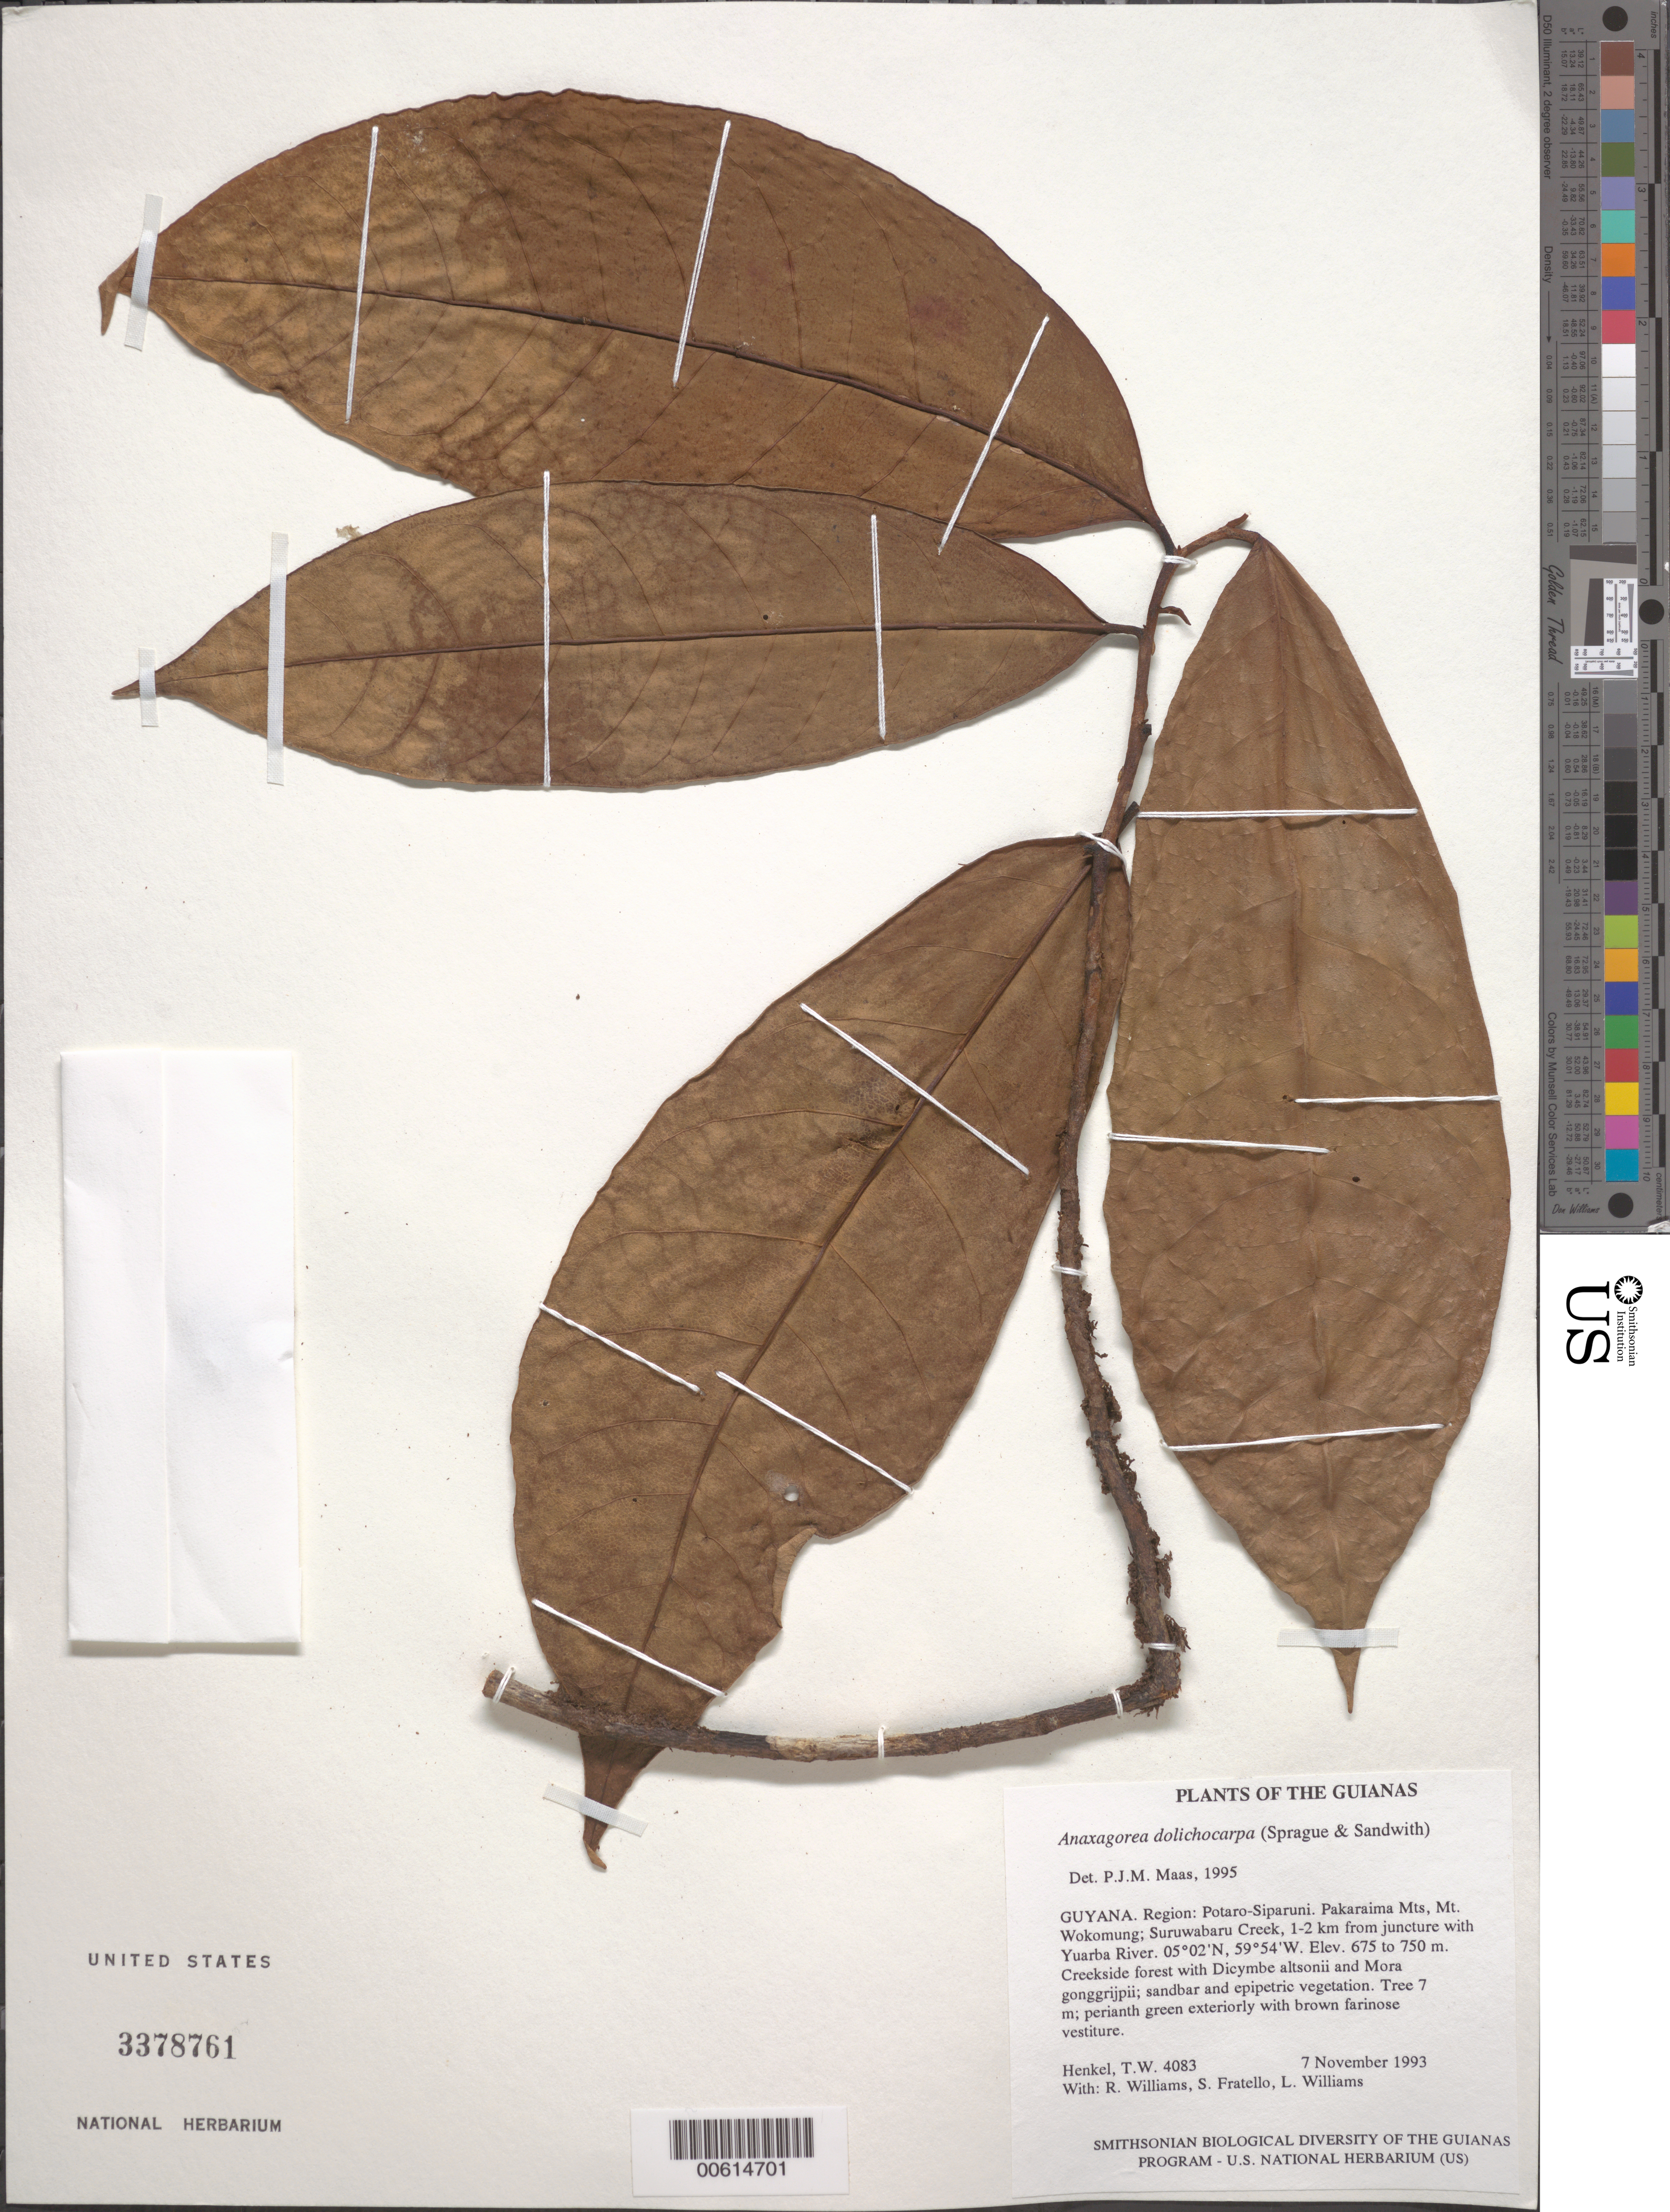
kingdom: Plantae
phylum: Tracheophyta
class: Magnoliopsida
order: Magnoliales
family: Annonaceae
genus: Anaxagorea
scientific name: Anaxagorea dolichocarpa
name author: Sprague & Sandwith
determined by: Maas, Paul J. M.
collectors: T. Henkel, R. Williams, S. Fratello & L. Williams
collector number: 4083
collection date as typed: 7 November 1993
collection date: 1993-11-07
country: Guyana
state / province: Potaro-Siparuni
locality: Pakaraima Mts, Mt. Wokomung; Suruwabaru Creek, 1-2 km from juncture with Yuarba River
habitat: Creekside forest with Dicymbe altsonii and Mora gonggrijpii; sandbar and epipetric vegetation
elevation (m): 675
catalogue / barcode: US 3378761